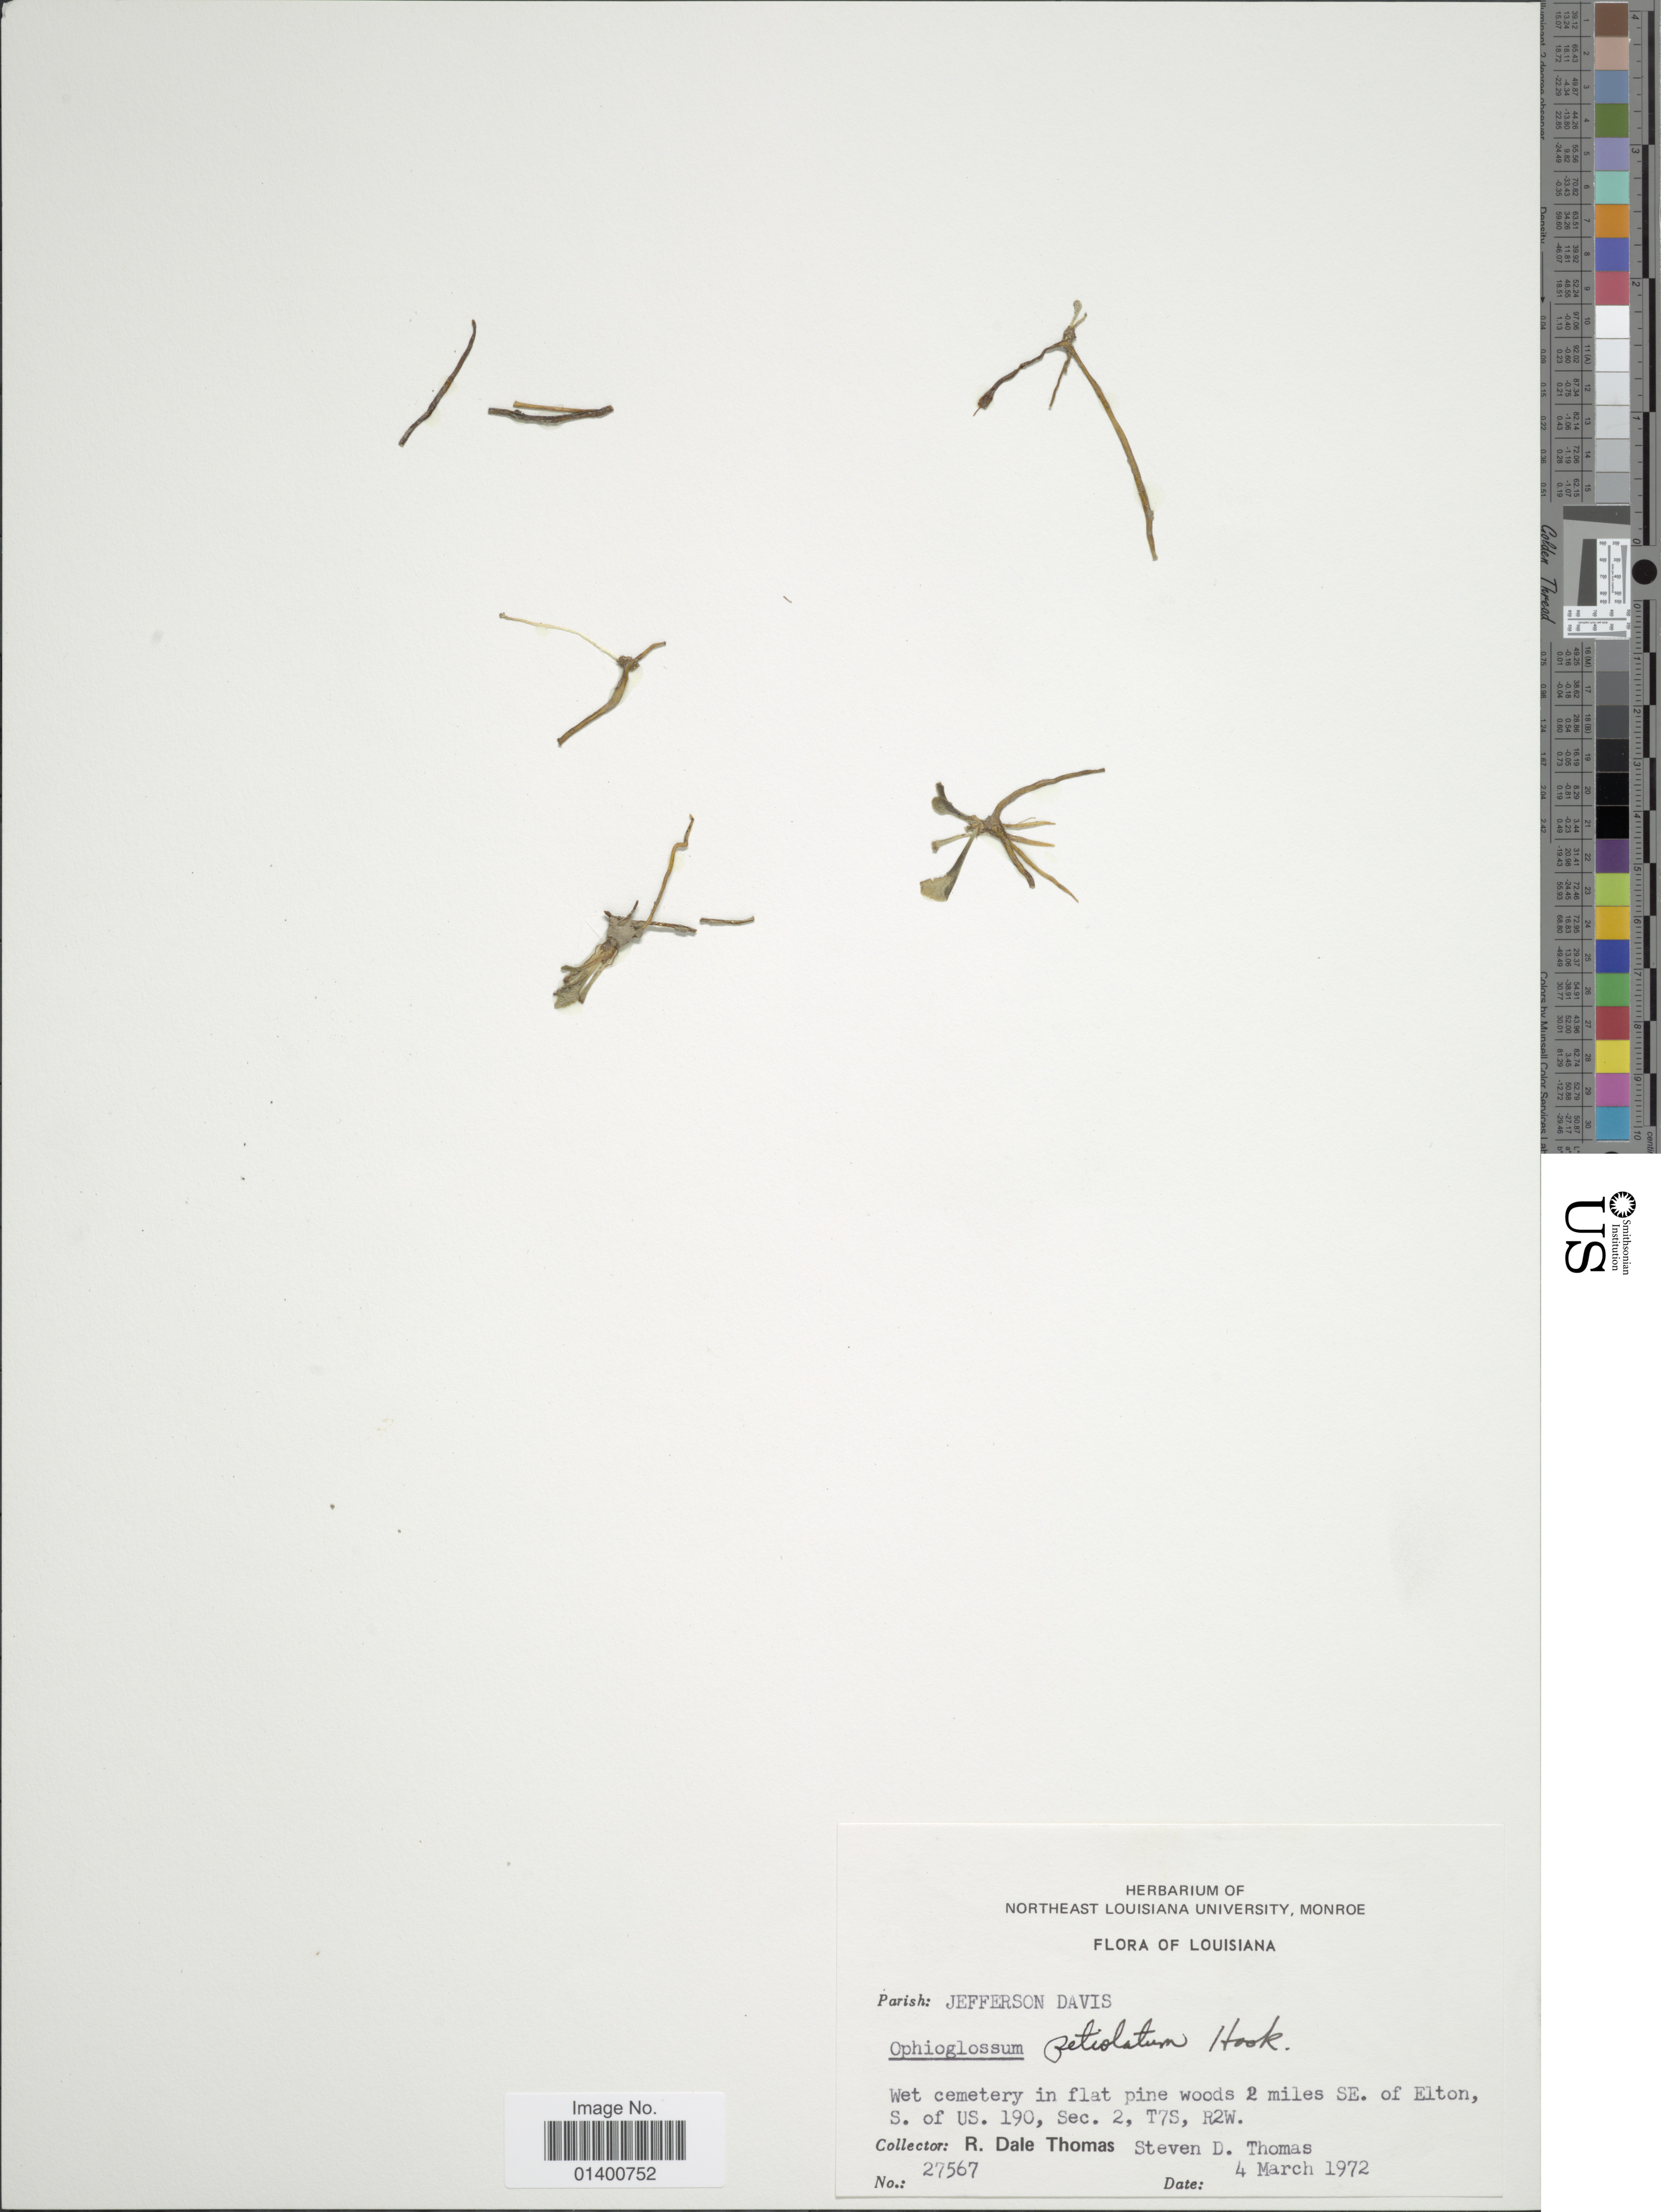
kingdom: Plantae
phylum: Tracheophyta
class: Polypodiopsida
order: Ophioglossales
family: Ophioglossaceae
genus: Ophioglossum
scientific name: Ophioglossum petiolatum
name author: Hook.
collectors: R. Thomas & P. Marx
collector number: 27567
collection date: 1972-03-04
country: United States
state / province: Louisiana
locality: Jefferson County, Wet cemetery in flat pine woods 2 miles SE. of Elton, S. of US. 190, Sec. 2, T7S, R2W